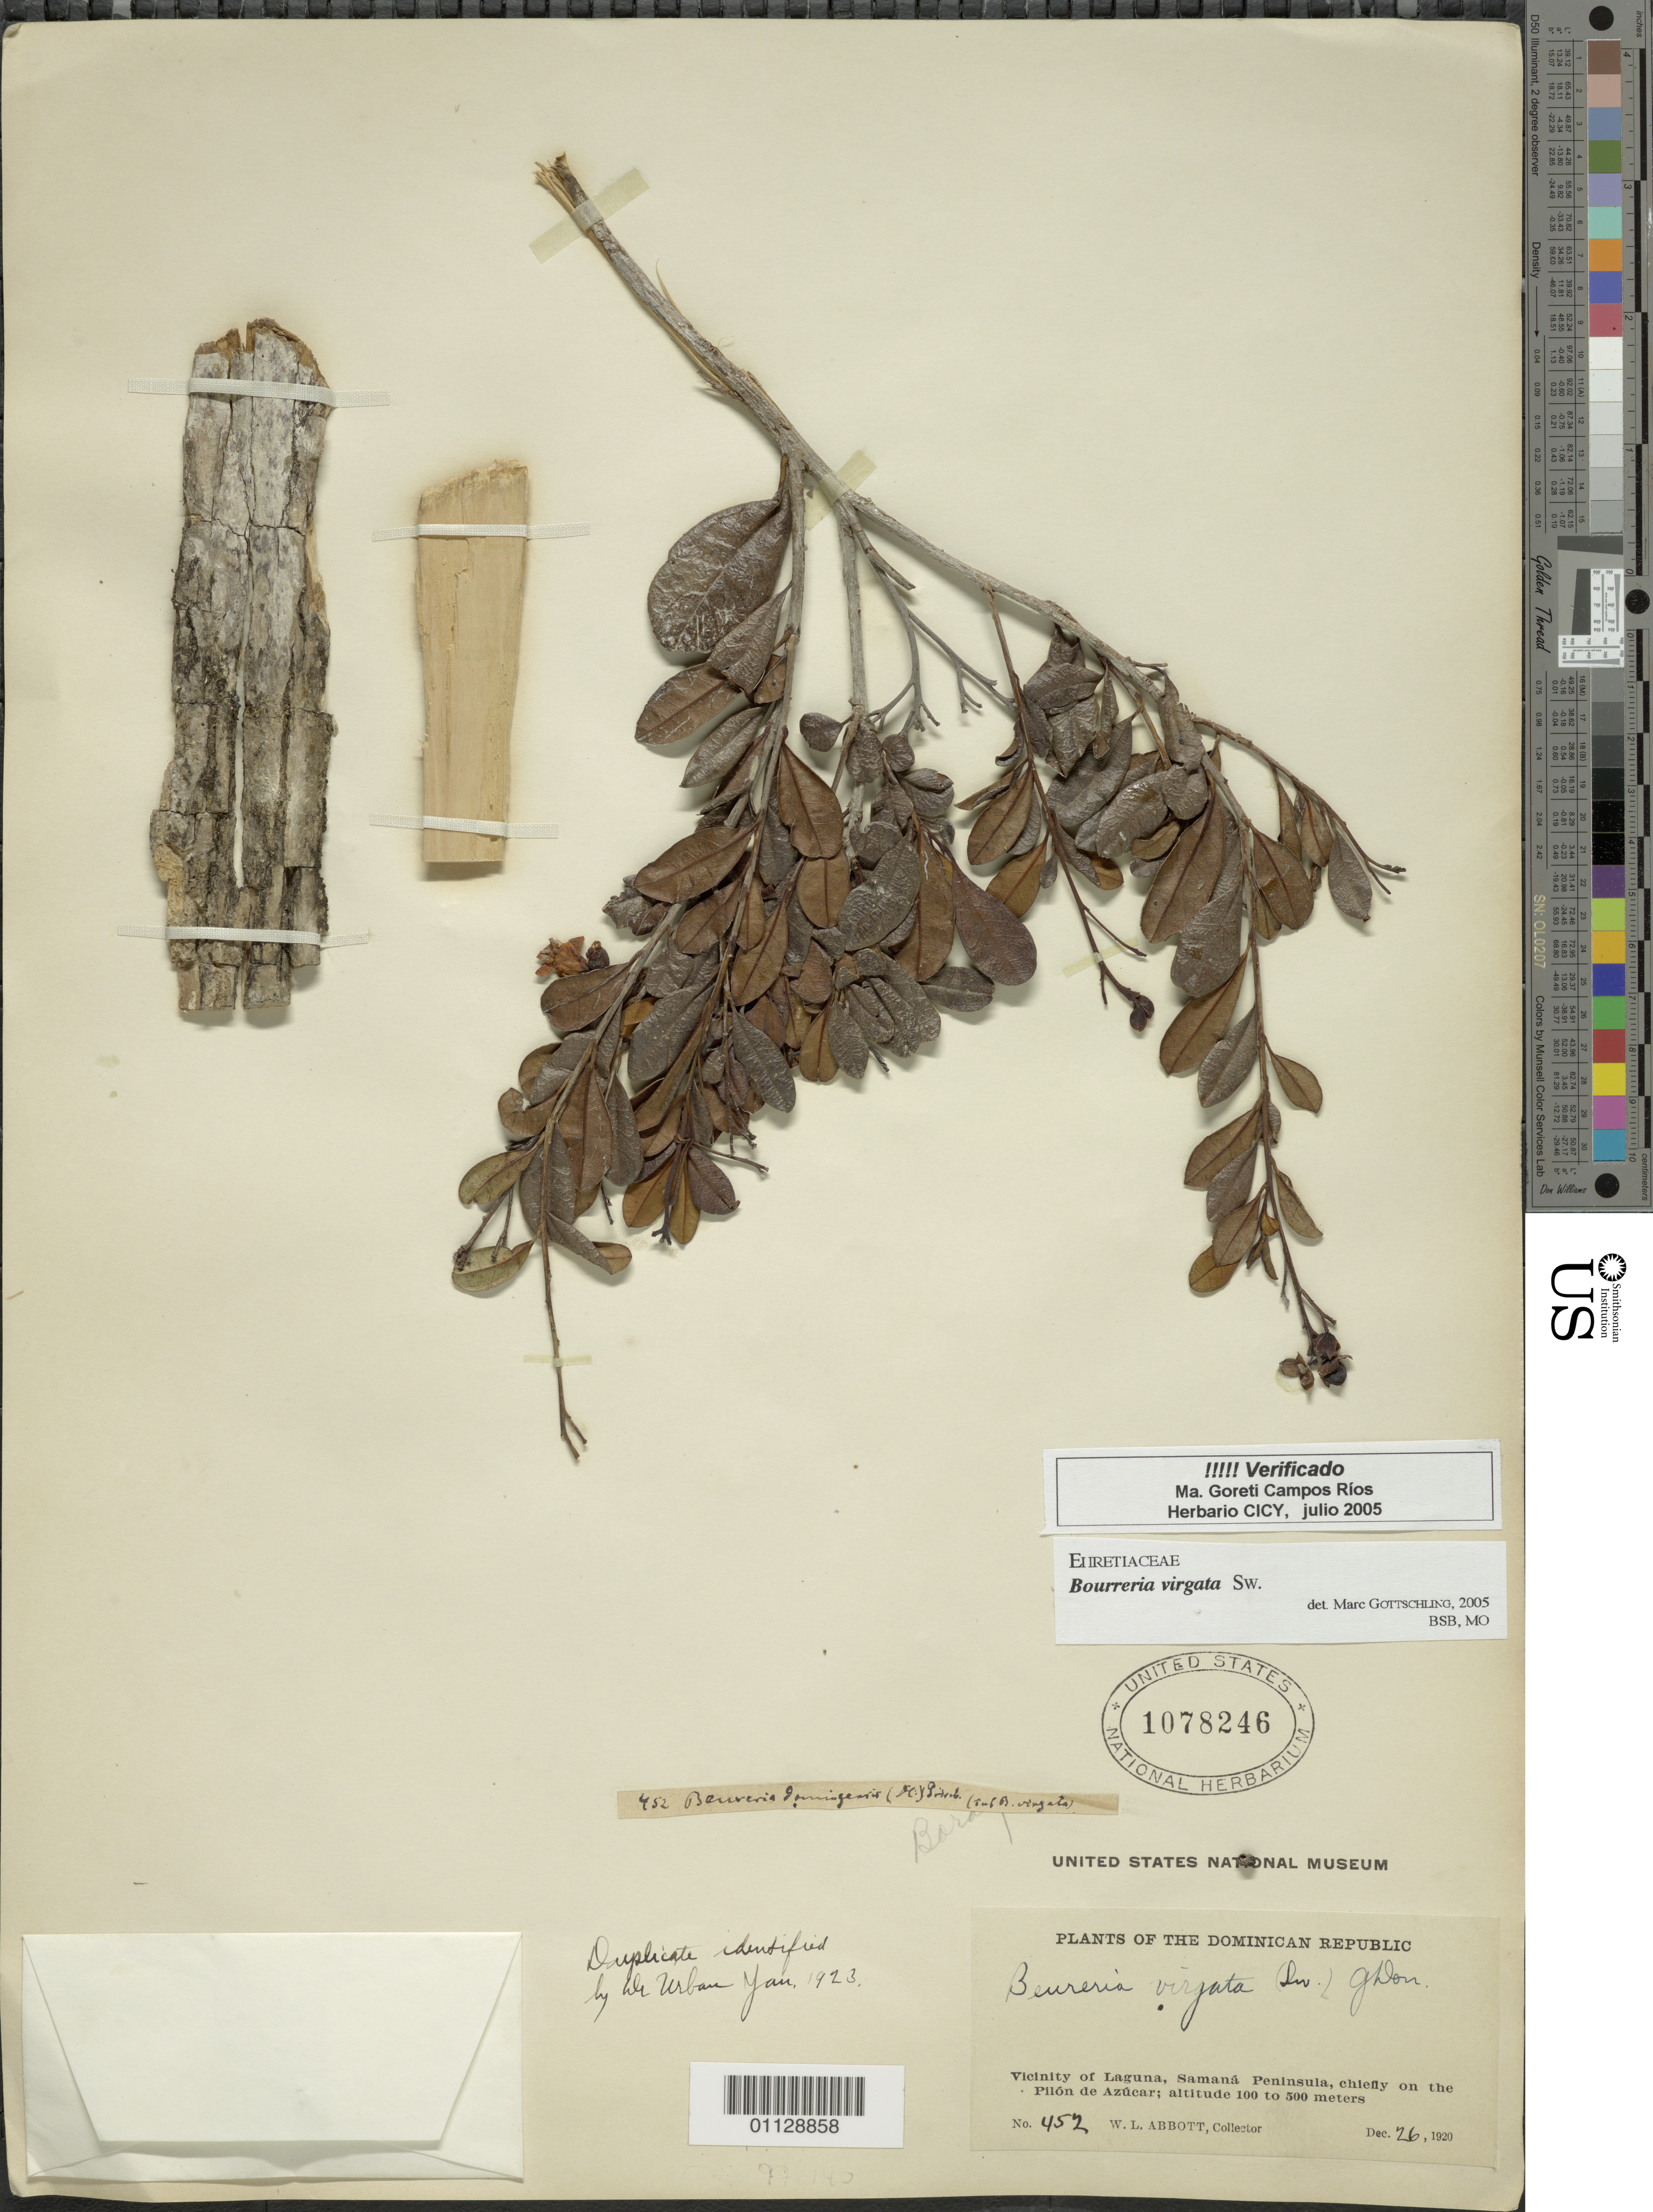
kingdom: Plantae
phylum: Tracheophyta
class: Magnoliopsida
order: Boraginales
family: Ehretiaceae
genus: Bourreria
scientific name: Bourreria virgata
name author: (Sw.) G. Don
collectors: W. L. Abbott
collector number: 452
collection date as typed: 26 Dec 1920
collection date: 1920-12-26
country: Dominican Republic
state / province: Samaná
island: Hispaniola I.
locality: Vicinity of Laguna, Samana Peninsula, chiefly on the Plion de Azucar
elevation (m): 100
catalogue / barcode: US 1078246